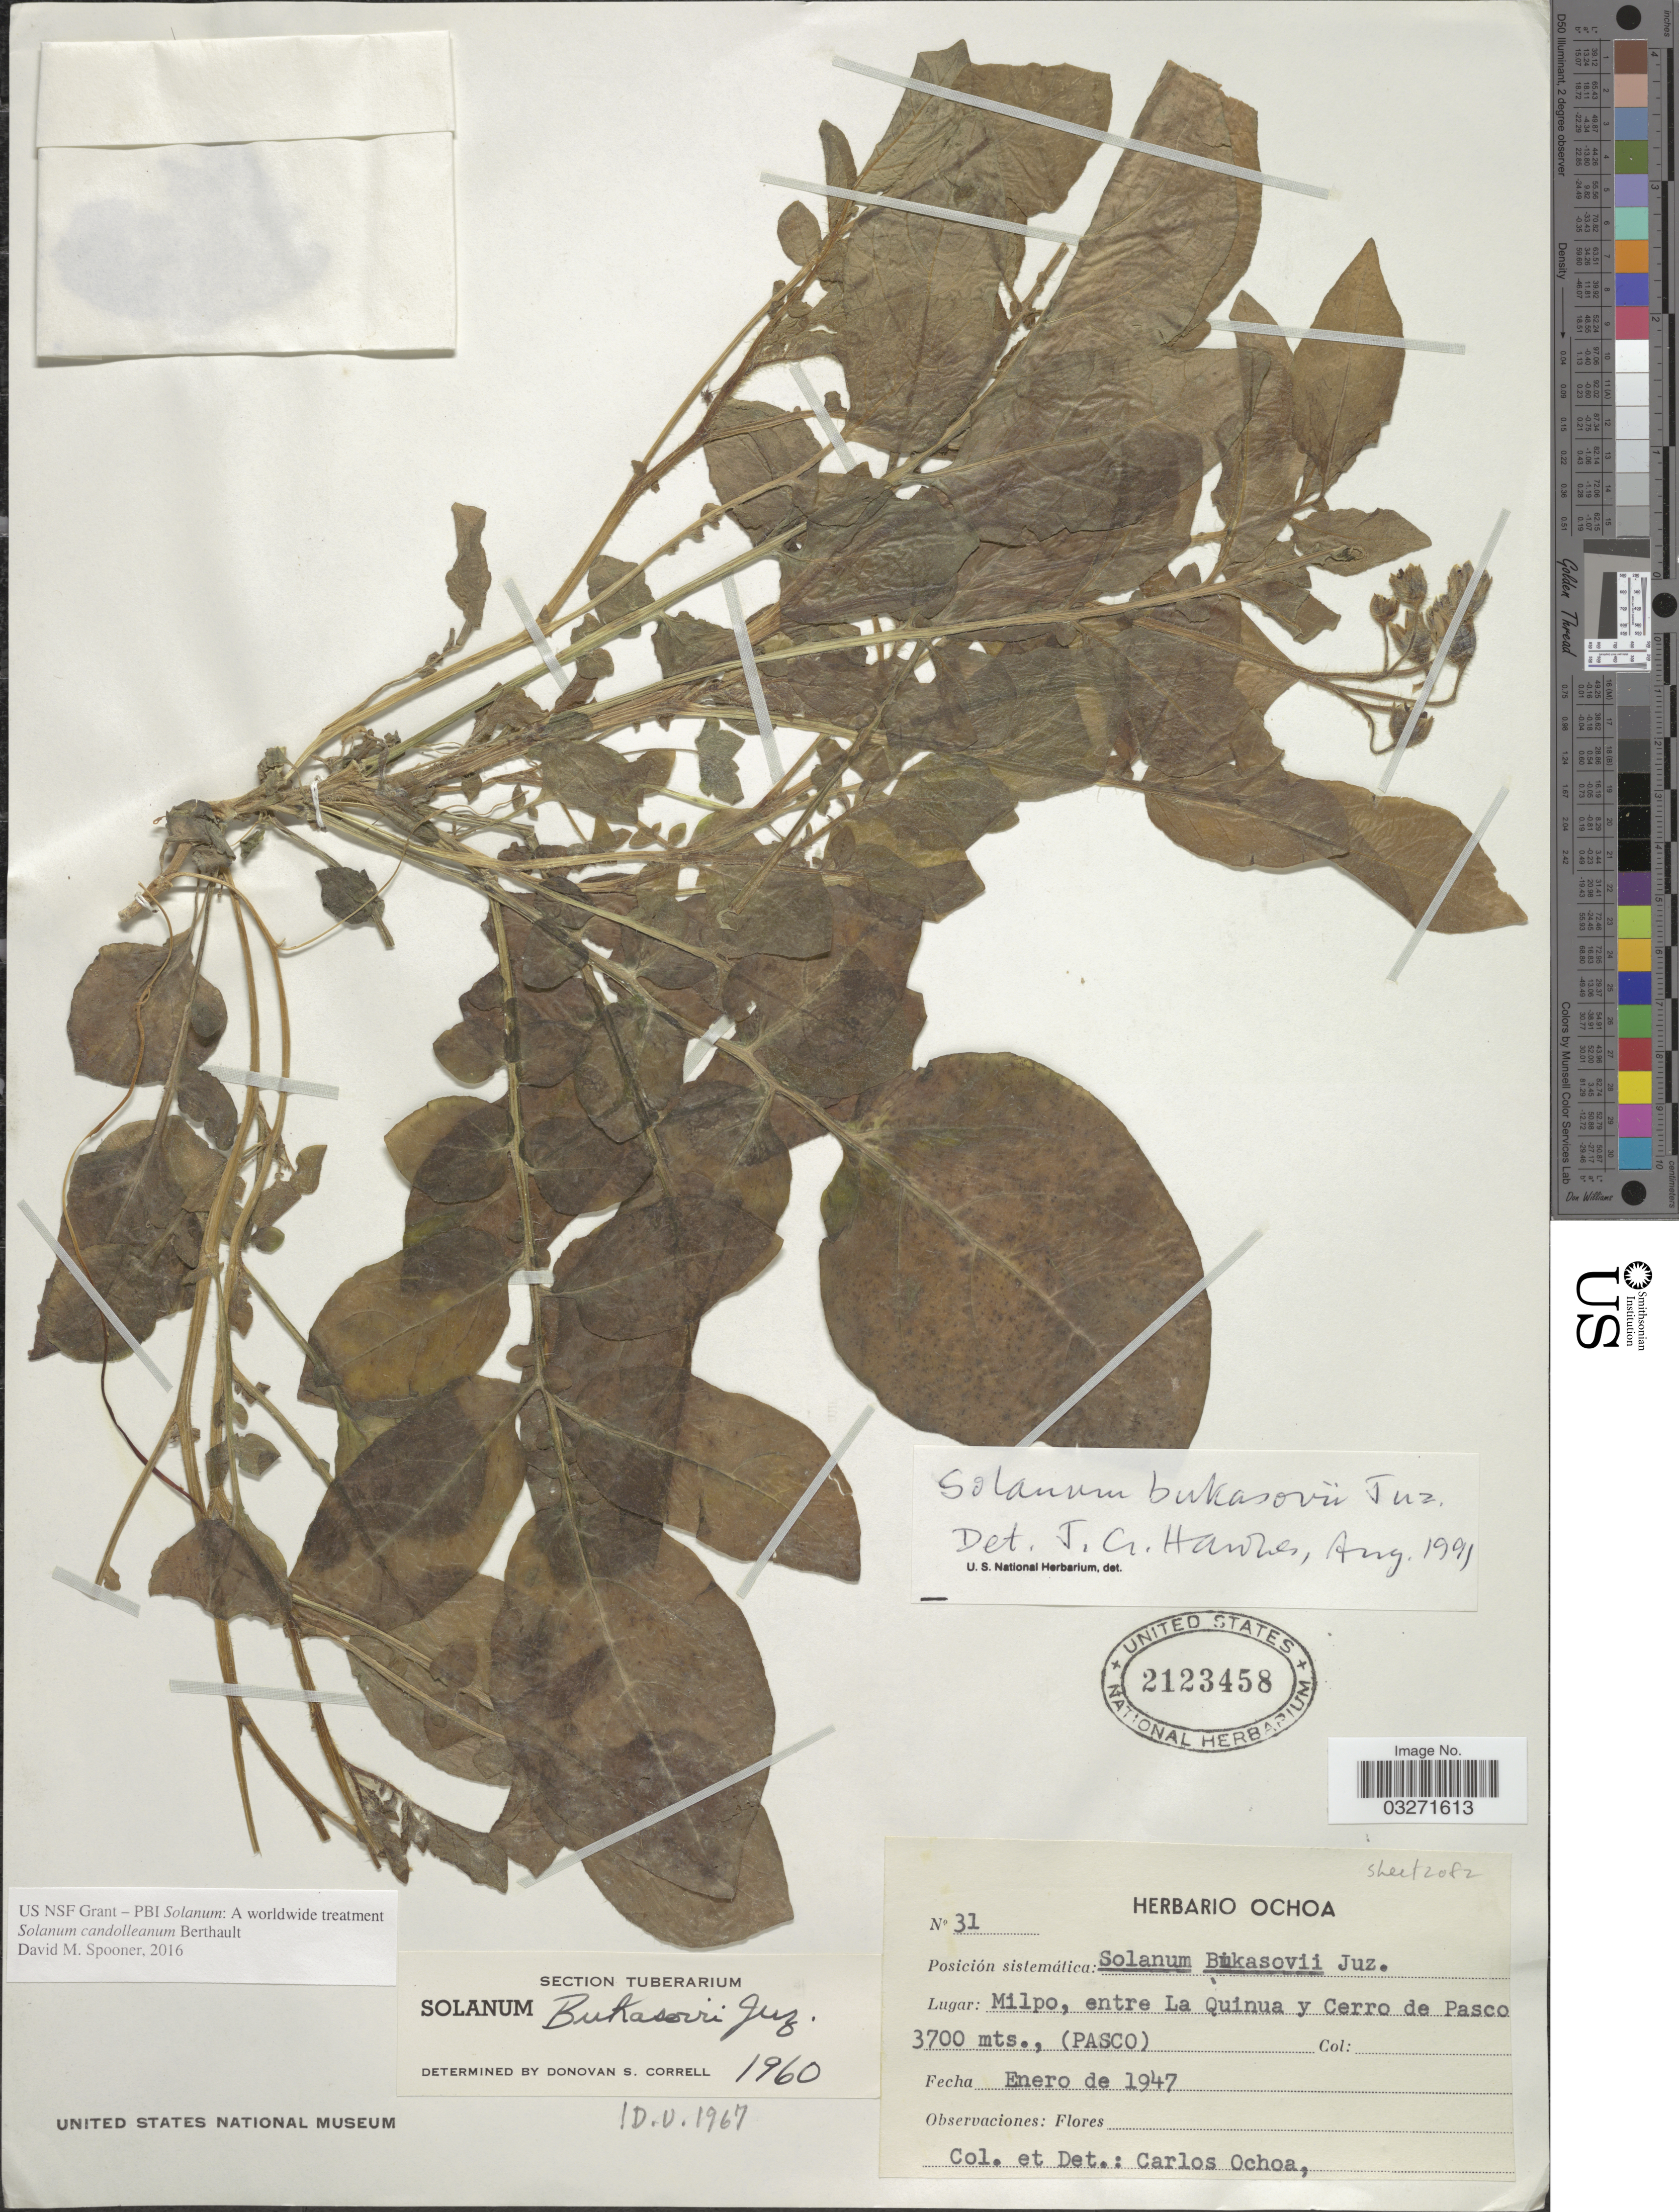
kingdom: Plantae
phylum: Tracheophyta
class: Magnoliopsida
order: Solanales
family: Solanaceae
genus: Solanum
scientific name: Solanum candolleanum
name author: Berthault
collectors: C. Ochoa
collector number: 31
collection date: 1947-01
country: Peru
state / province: Pasco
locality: Milpo, entre La Quinua y Cerro de Pasco.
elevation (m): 3700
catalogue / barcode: US 2123458